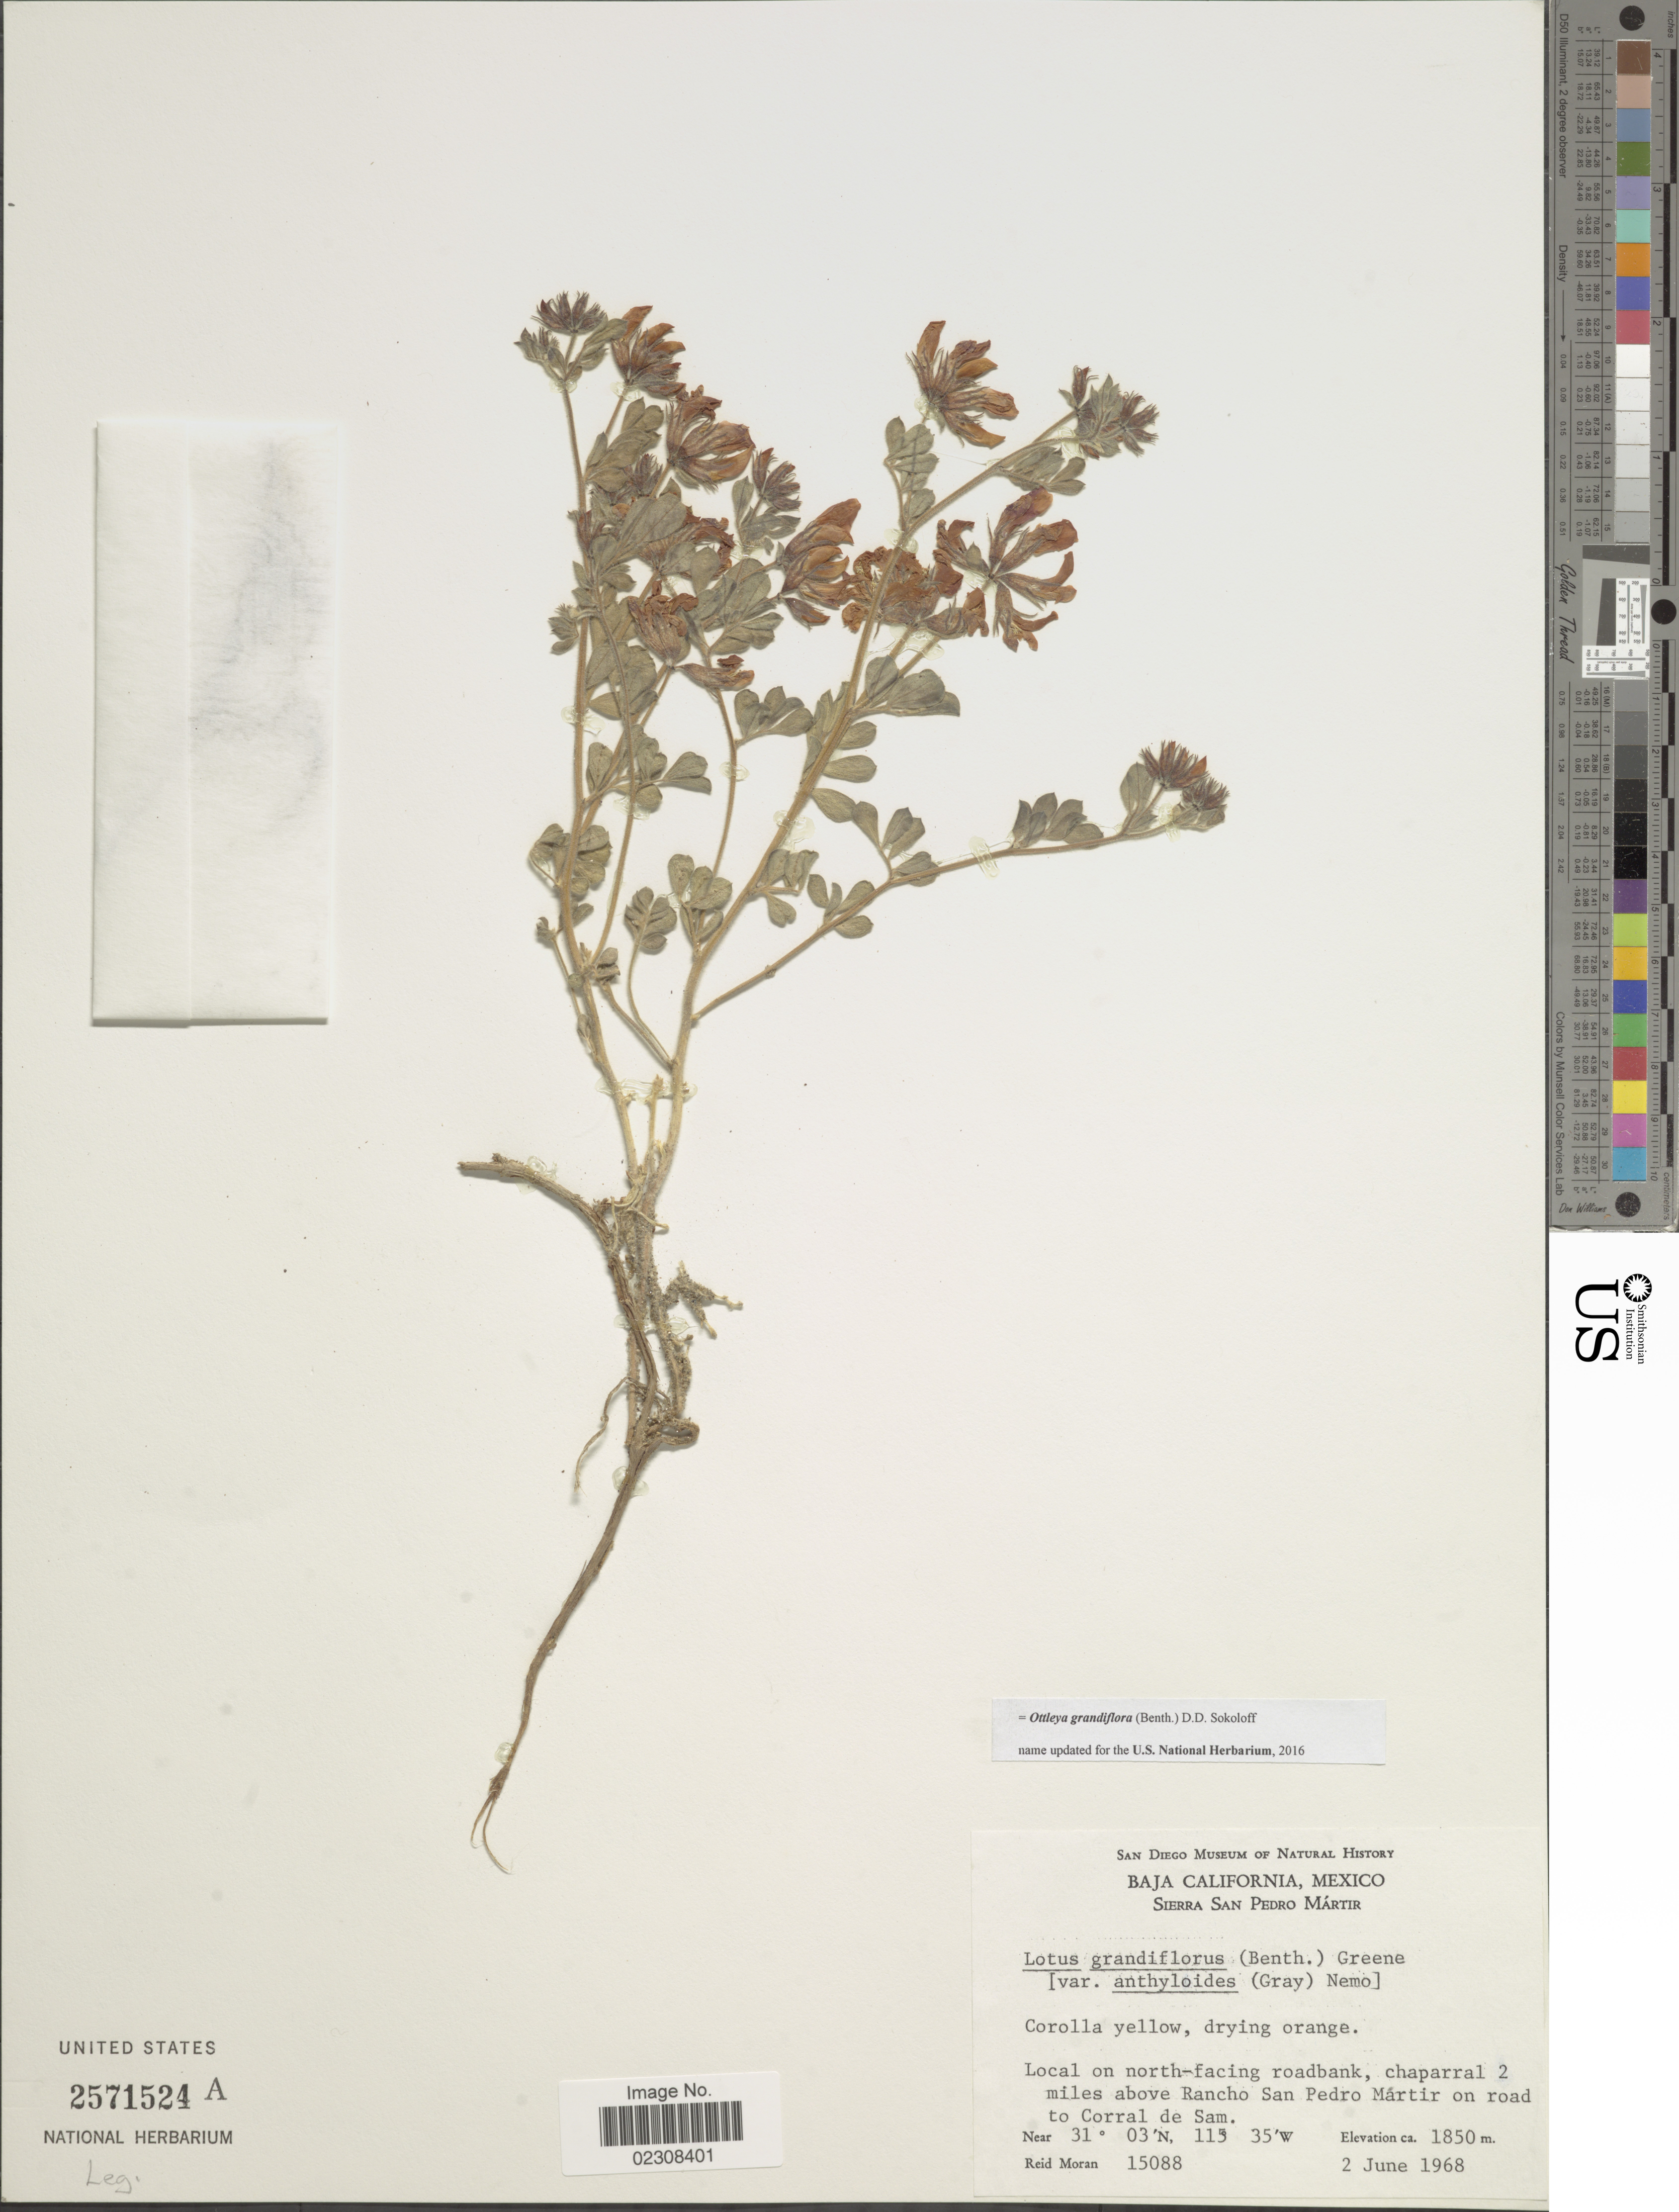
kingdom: Plantae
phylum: Tracheophyta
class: Magnoliopsida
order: Fabales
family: Fabaceae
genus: Ottleya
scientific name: Ottleya grandiflora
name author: (Benth.) D.D. Sokoloff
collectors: R. V. Moran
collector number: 15088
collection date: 1968-06-02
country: Mexico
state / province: Baja California Norte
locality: Sierra San Pedro Mártir, Local on north-facing roadbank, chaparral 2 miles above Rancho San Pedro Mártir on road to Corral de Sam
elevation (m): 1850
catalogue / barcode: US 2571524A